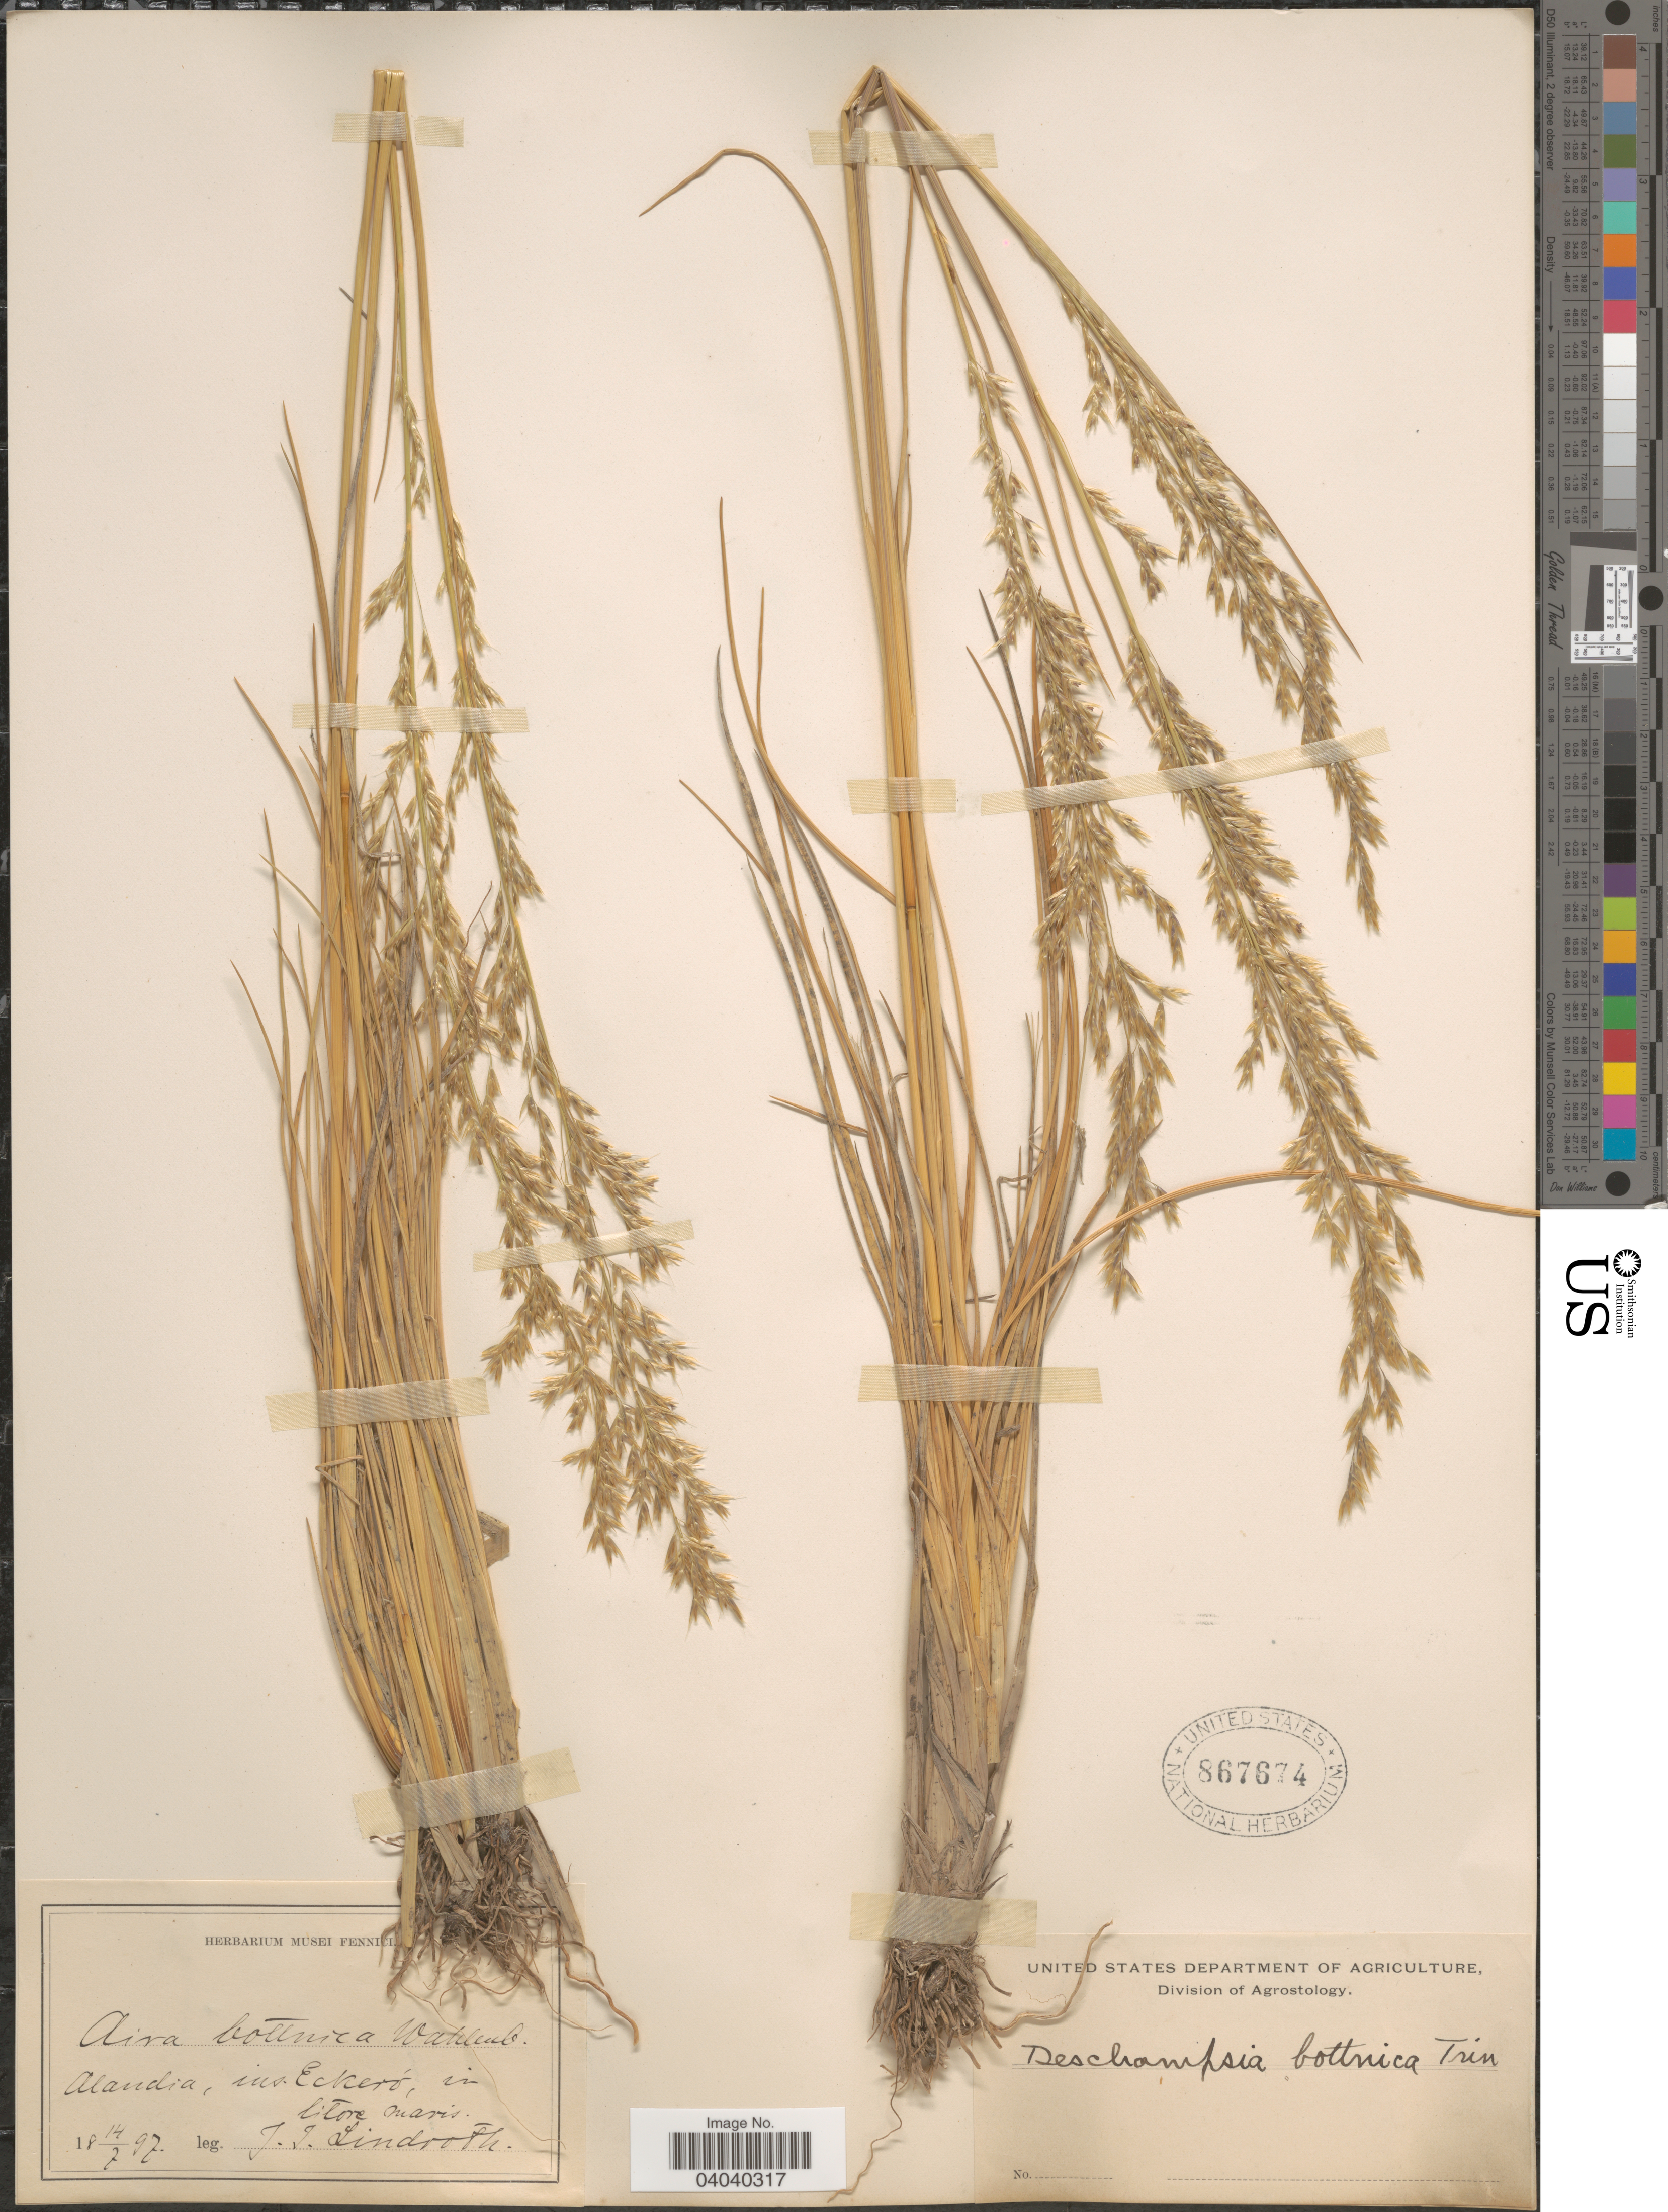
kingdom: Plantae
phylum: Tracheophyta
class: Liliopsida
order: Poales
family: Poaceae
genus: Deschampsia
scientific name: Deschampsia bottnica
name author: (Wahlenb.) Trin.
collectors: J. Lindroth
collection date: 1897-07-14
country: Finland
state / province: Ahvenanmaa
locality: Alandia, ins. Eckeró, in litore maris.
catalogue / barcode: US 867674